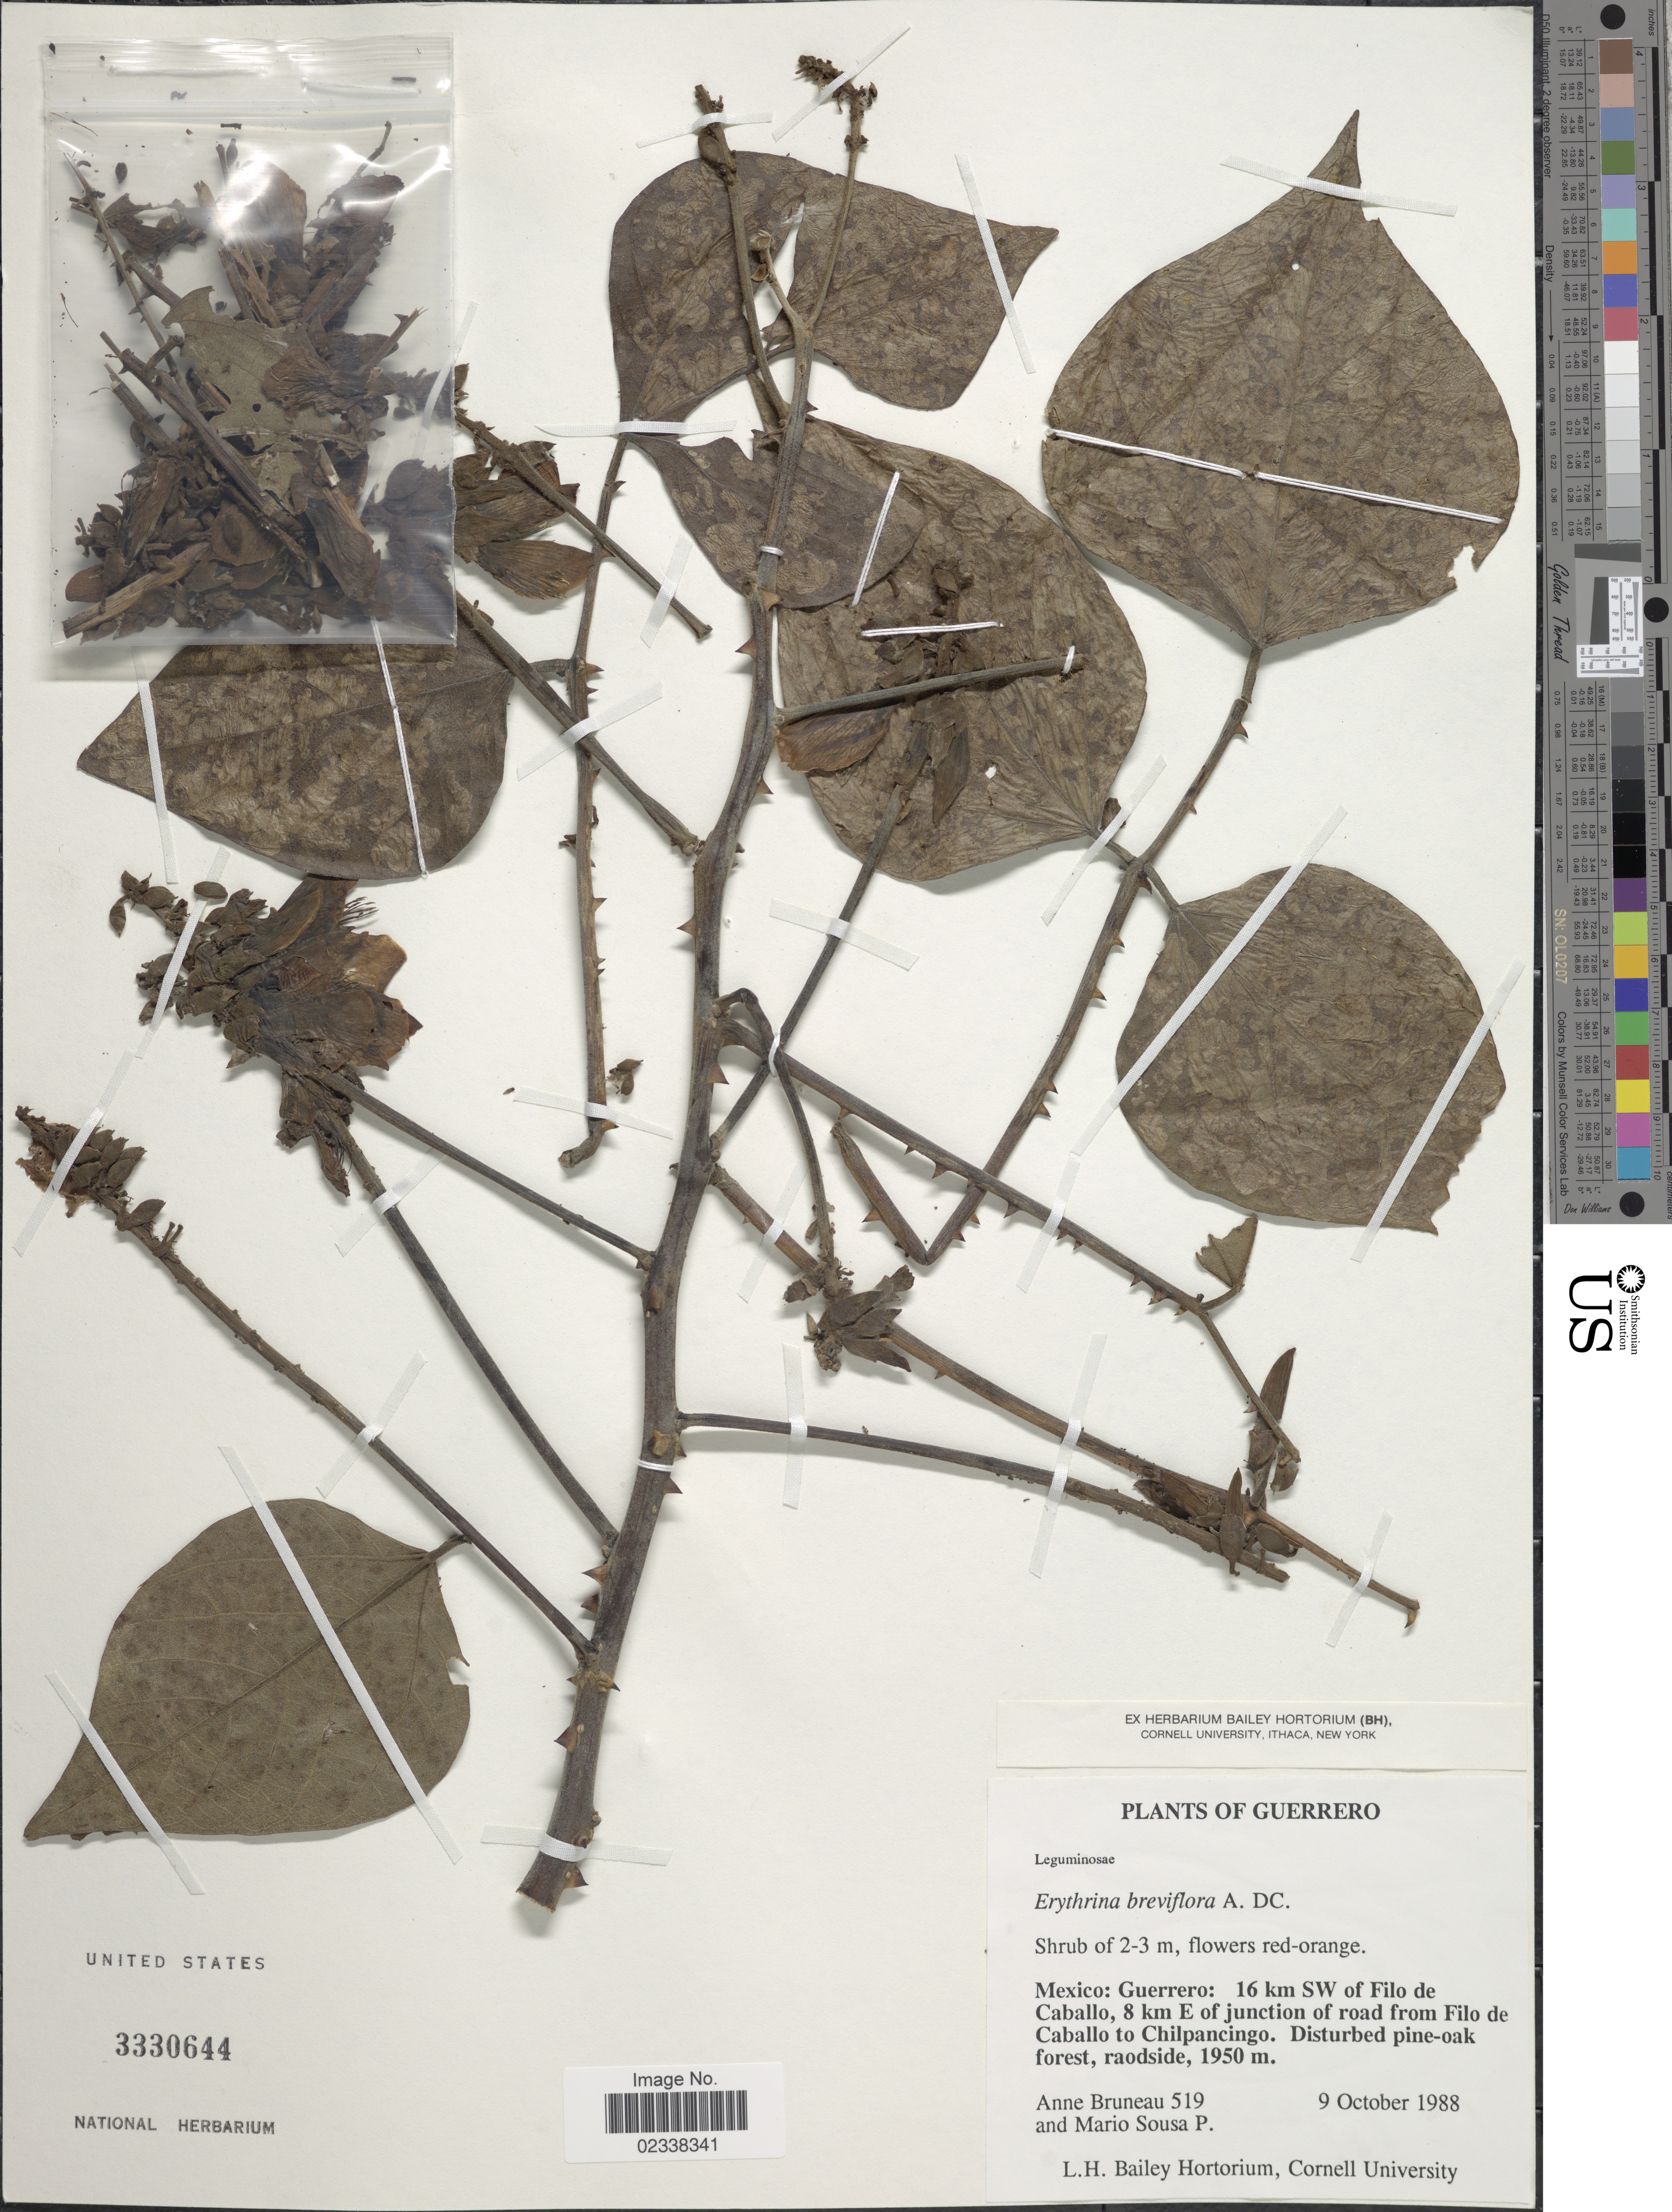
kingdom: Plantae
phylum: Tracheophyta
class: Magnoliopsida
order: Fabales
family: Fabaceae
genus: Erythrina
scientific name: Erythrina breviflora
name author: DC.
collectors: A. Bruneau & M. Sousa Peña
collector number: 519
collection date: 1988-10-09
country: Mexico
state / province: Guerrero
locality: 16 km SW of Filo de Caballo, 8 km E of junction of road from Filo de Caballo to Chilpancingo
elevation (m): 1950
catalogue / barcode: US 3330644